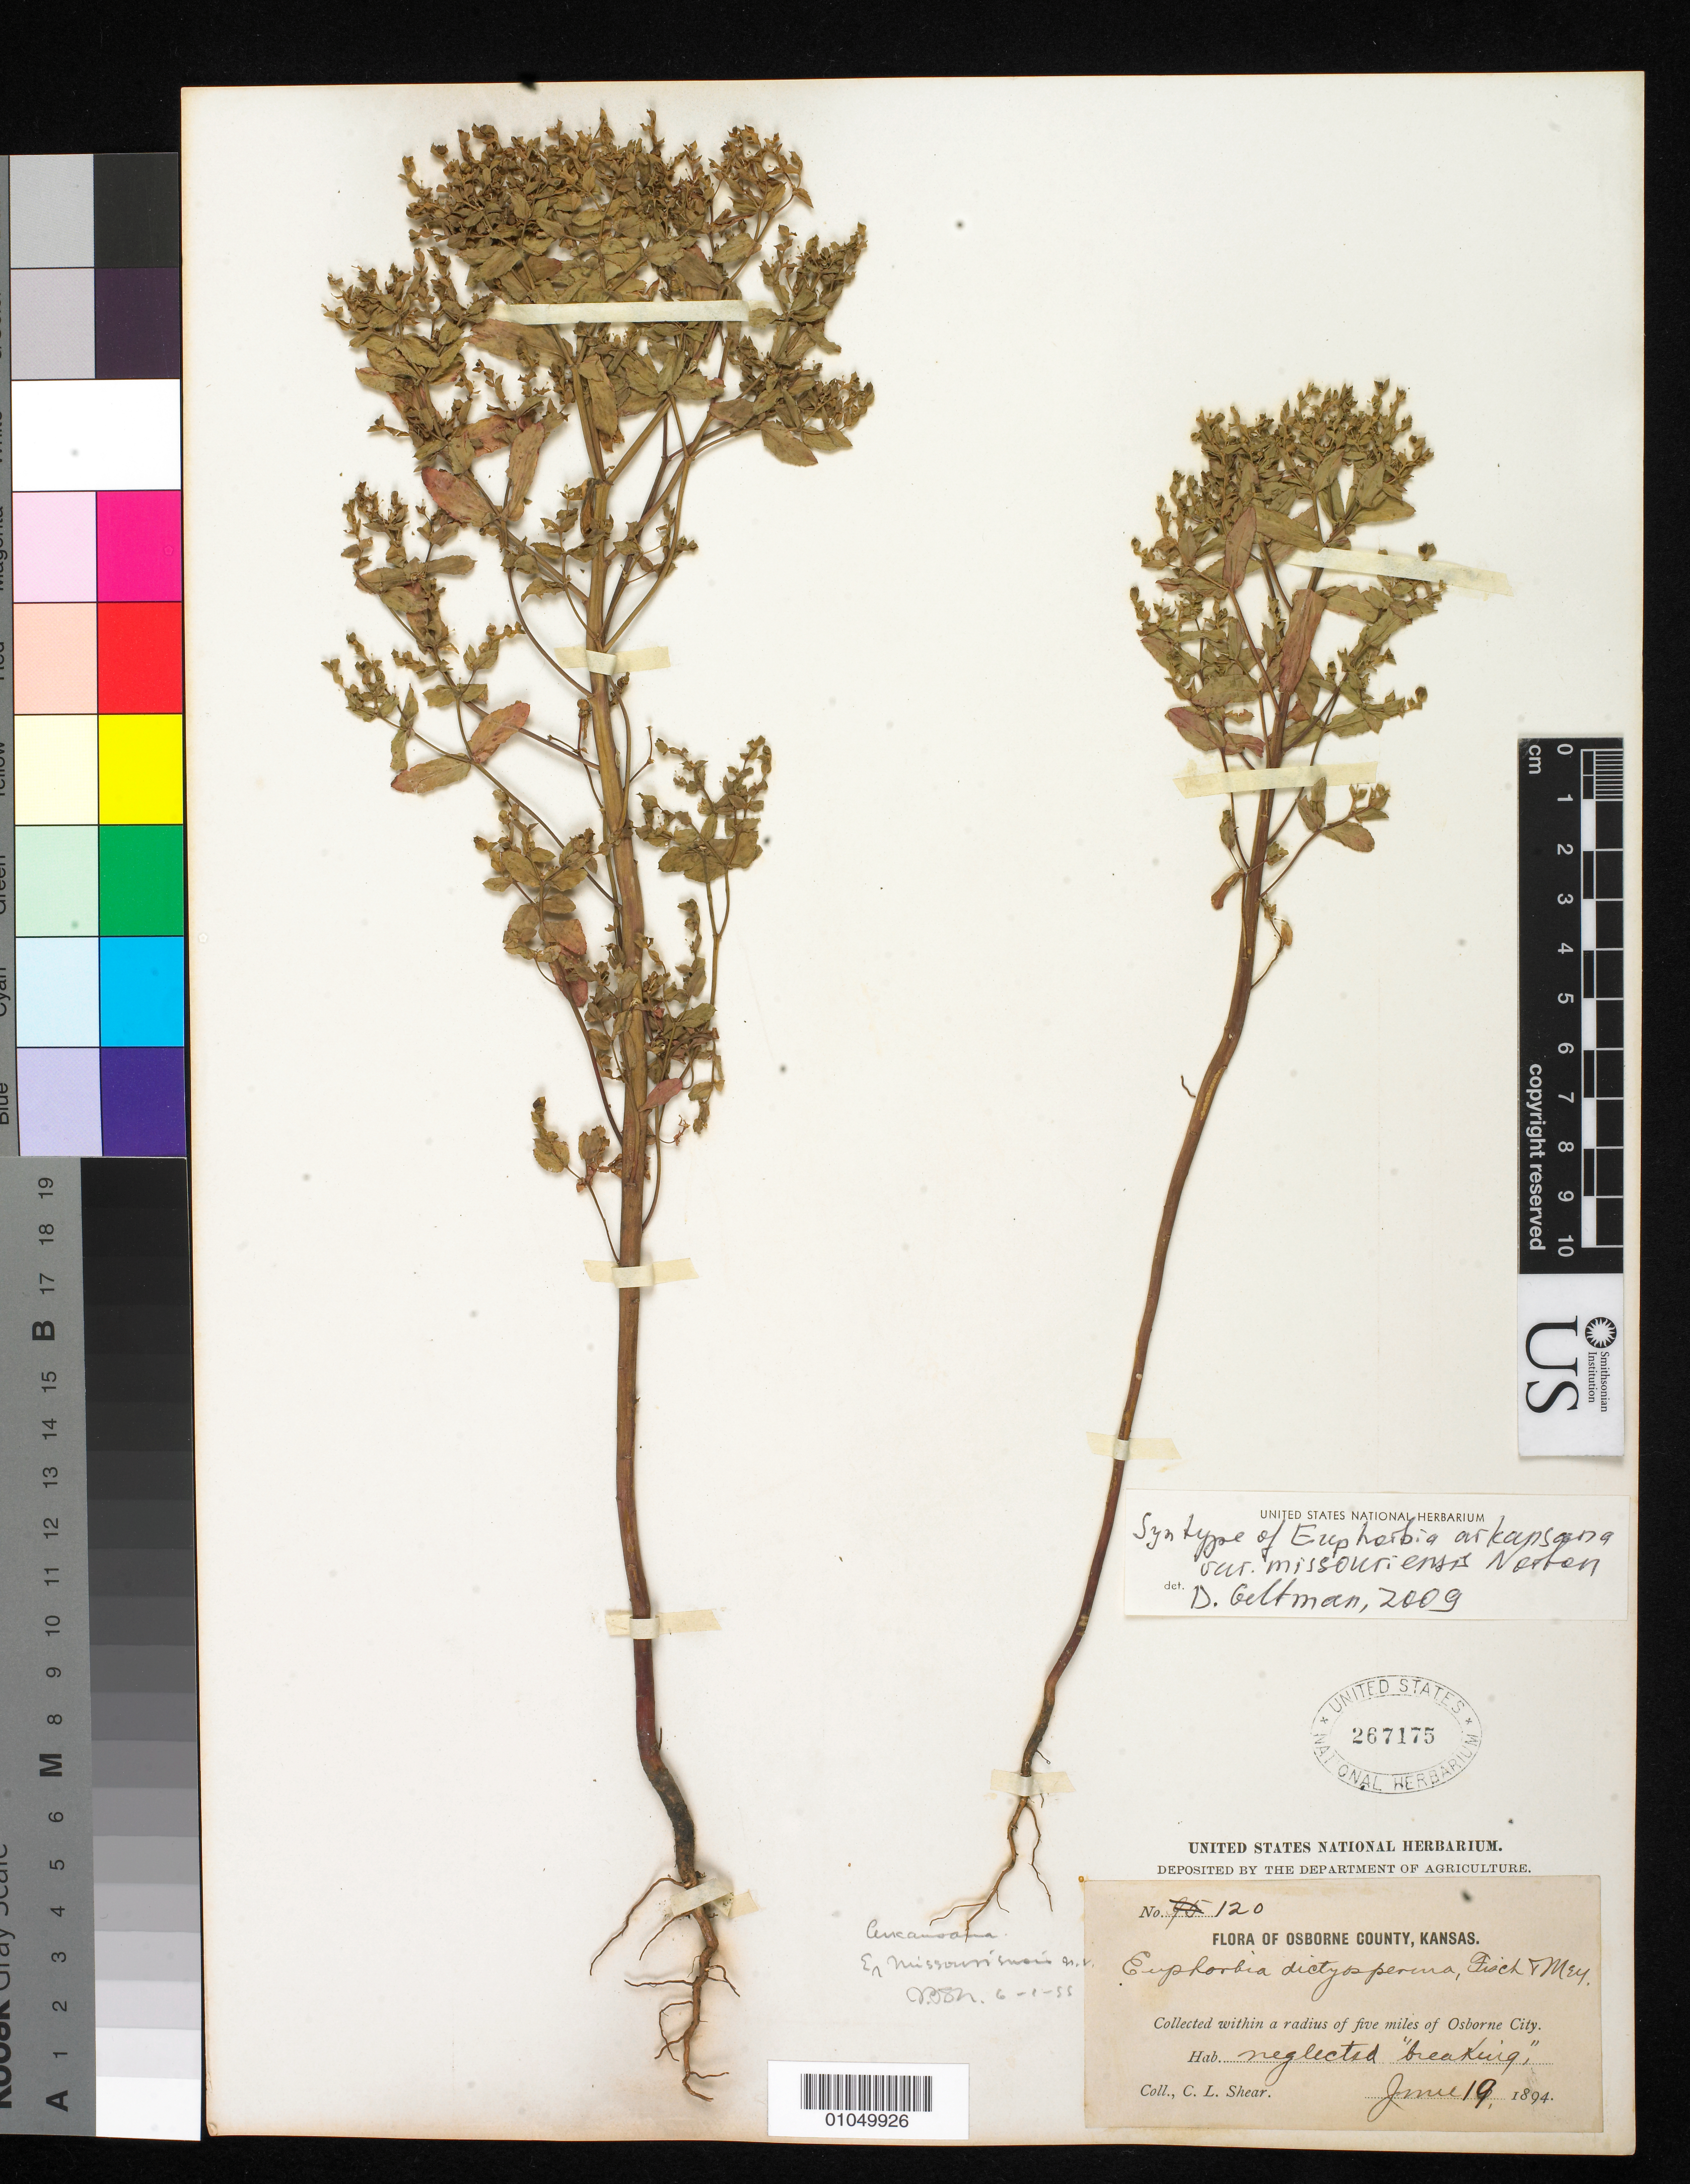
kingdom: Plantae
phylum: Tracheophyta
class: Magnoliopsida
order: Malpighiales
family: Euphorbiaceae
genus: Euphorbia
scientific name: Euphorbia arkansana var. missouriensis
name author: Norton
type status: Syntype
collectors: C. L. Shear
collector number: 120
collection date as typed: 19 Jun 1894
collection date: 1894-06-19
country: United States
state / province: Kansas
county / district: Osborne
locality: Collected within a radius of five miles of Osborne City.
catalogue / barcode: US 267175